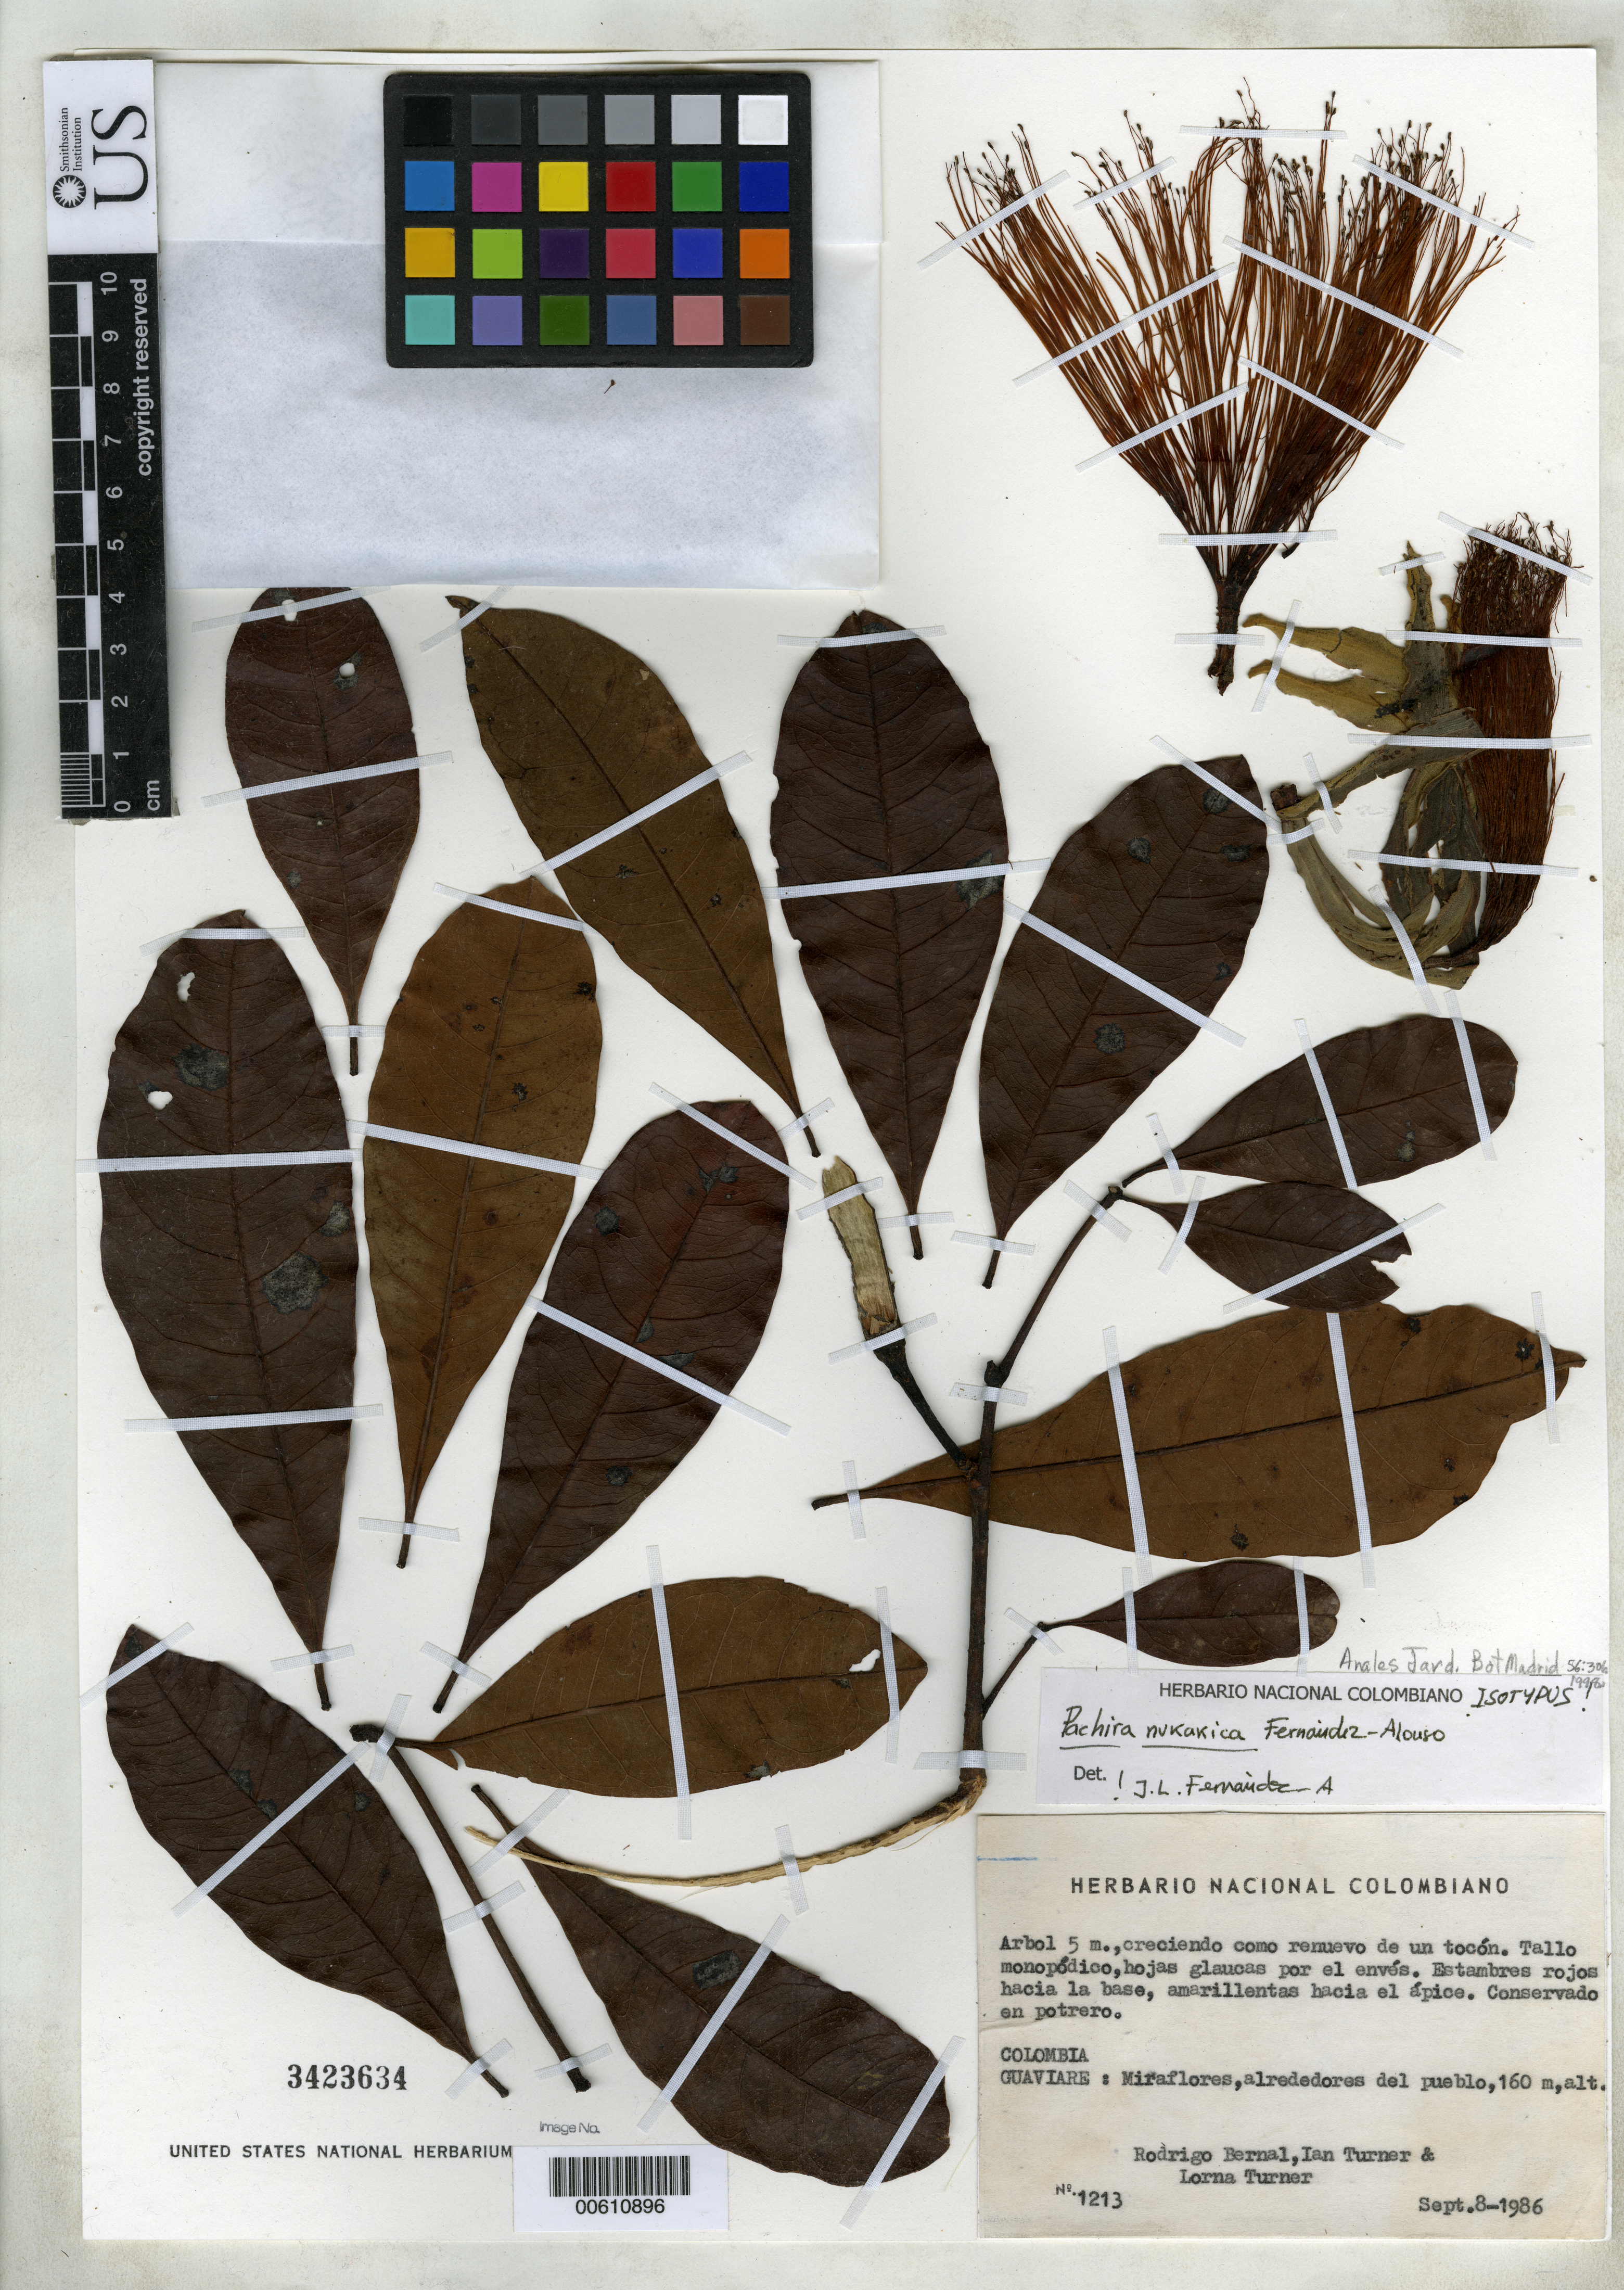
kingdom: Plantae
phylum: Tracheophyta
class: Magnoliopsida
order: Malvales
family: Malvaceae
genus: Pachira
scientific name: Pachira nukakica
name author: Fern. Alonso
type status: Isotype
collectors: R. Bernal González, I. Turner & L. Turner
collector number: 1213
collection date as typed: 08 Sep 1986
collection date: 1986-09-08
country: Colombia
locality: Guaviare.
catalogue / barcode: US 3423634